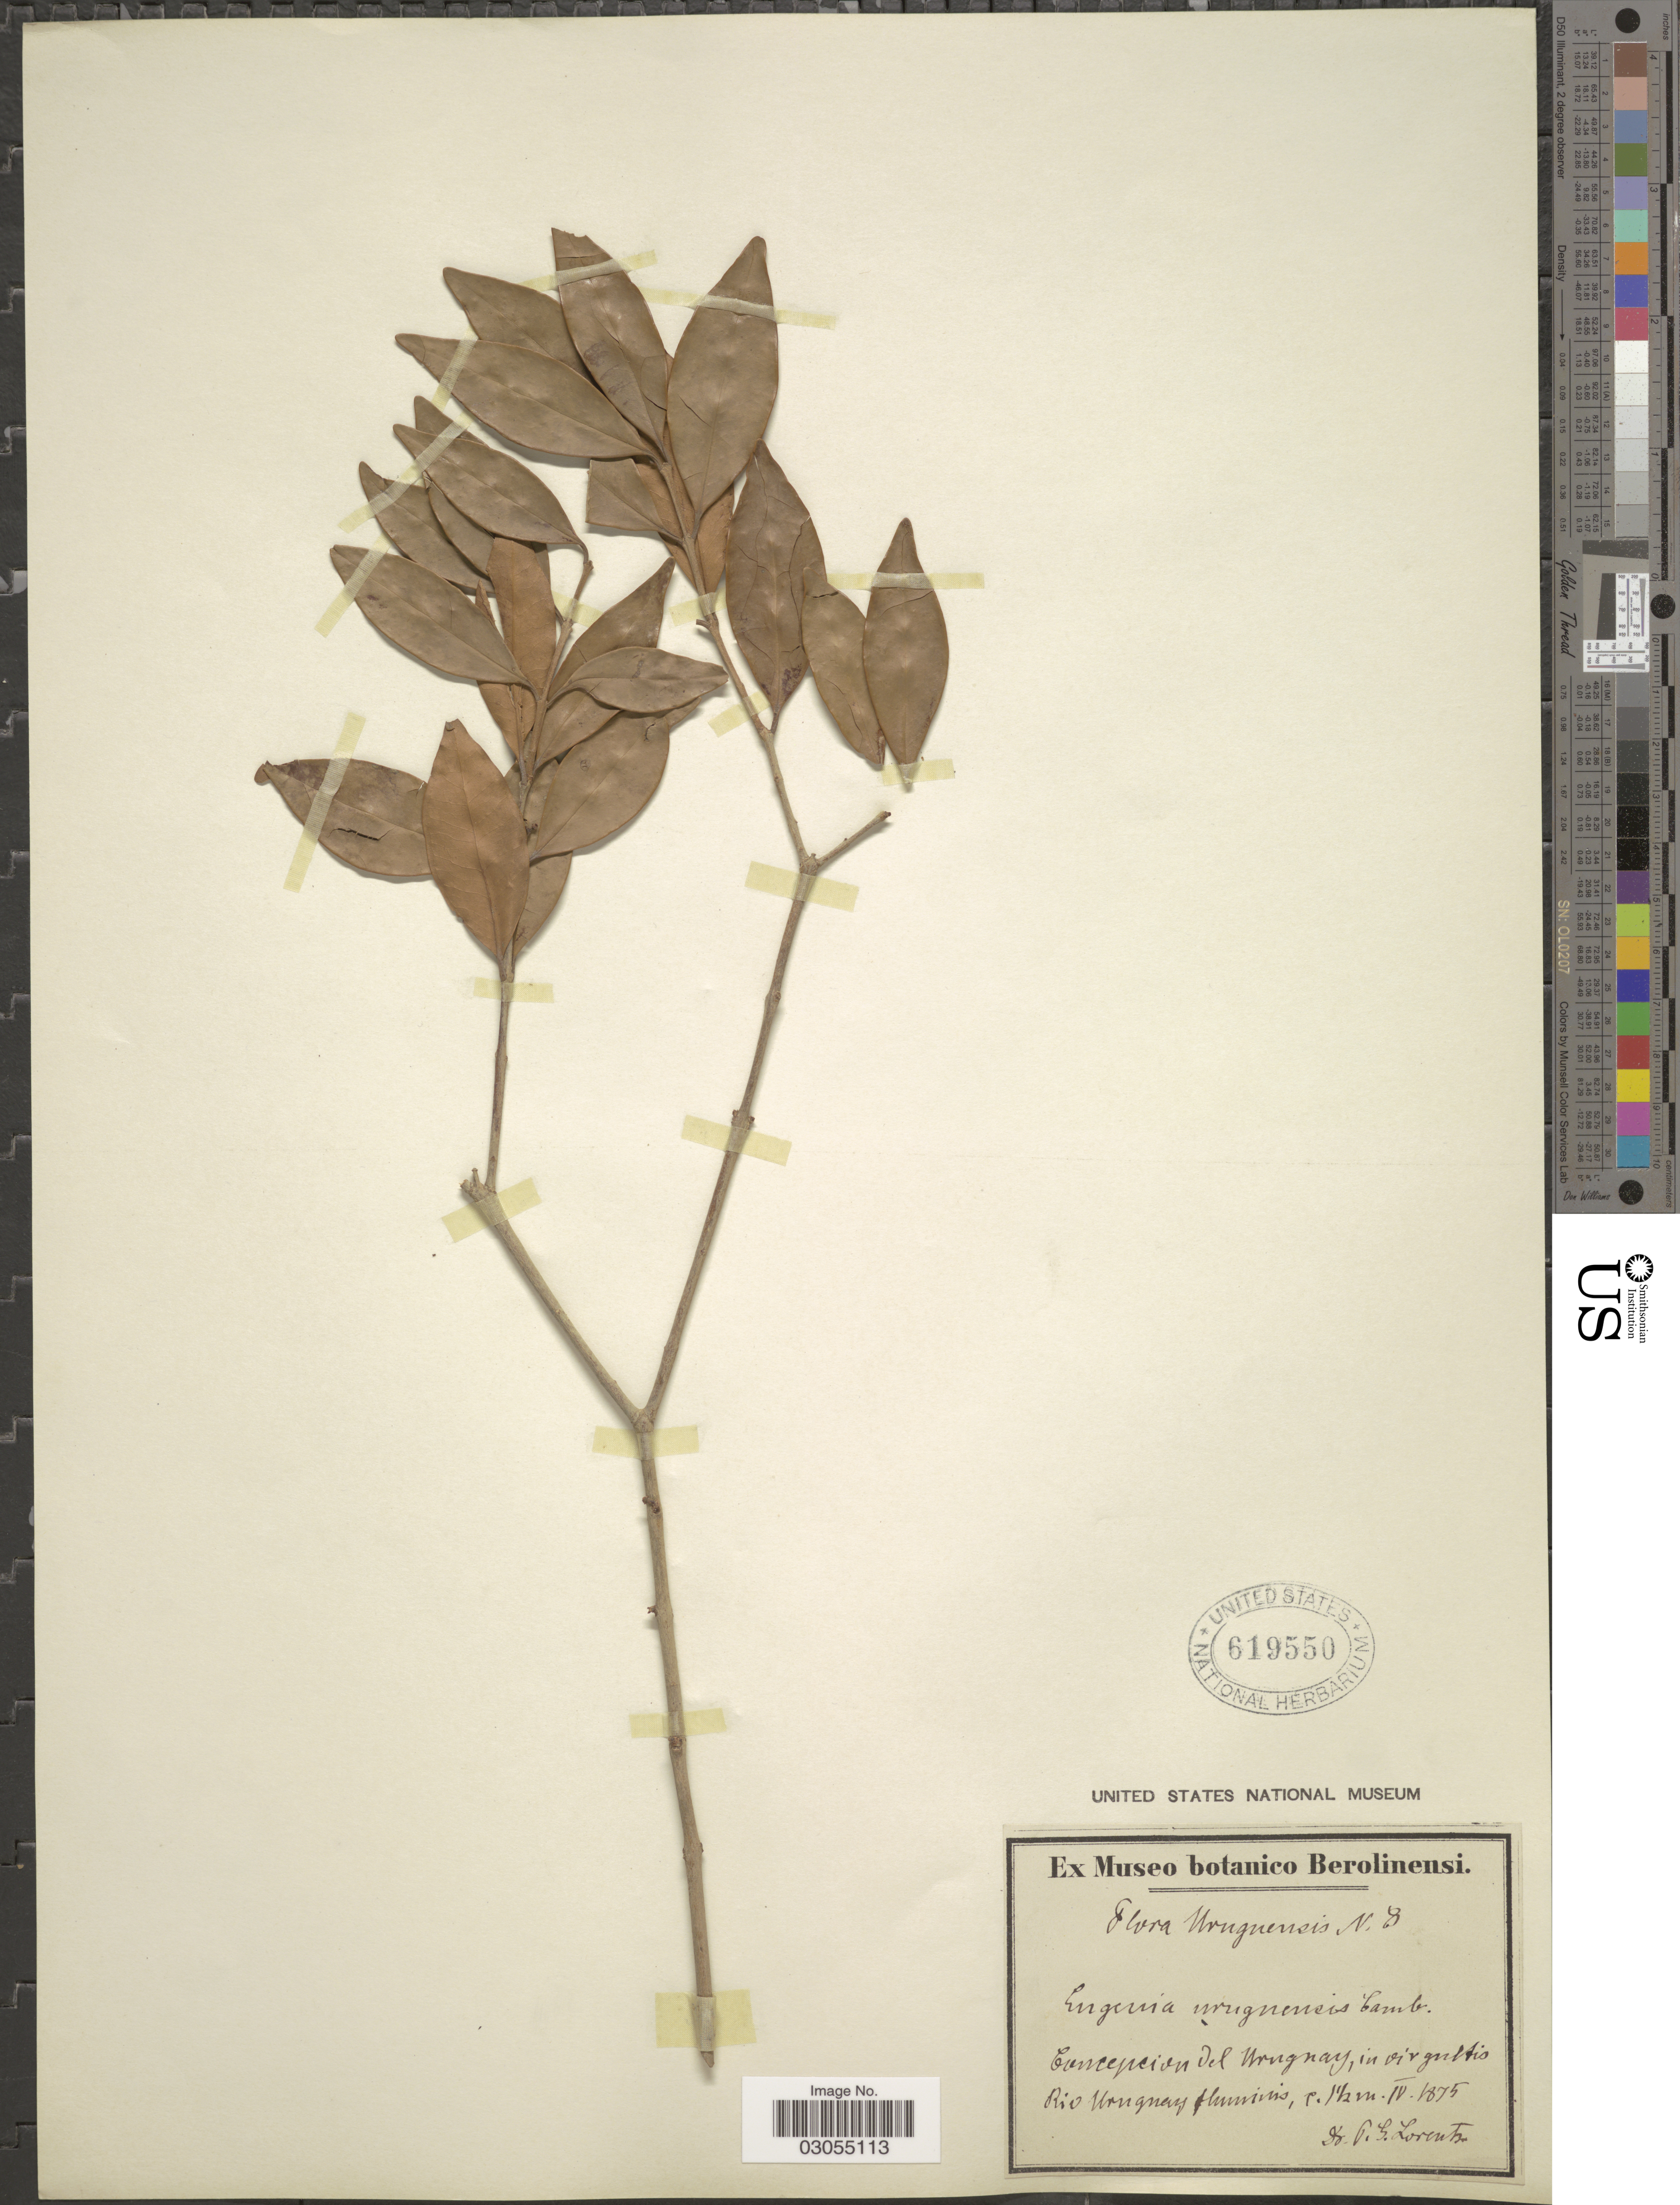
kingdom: Plantae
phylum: Tracheophyta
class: Magnoliopsida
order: Myrtales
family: Myrtaceae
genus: Eugenia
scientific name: Eugenia uruguayensis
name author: Cambess.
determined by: Strong, Mark T., (BOT), Smithsonian Institution - National Museum of Natural History (UNITED STATES)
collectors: P. G. Lorentz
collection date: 1875-04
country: Uruguay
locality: Concepcion del Uruguay, in virgultis Rio Uruguay fluminis.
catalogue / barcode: US 619550